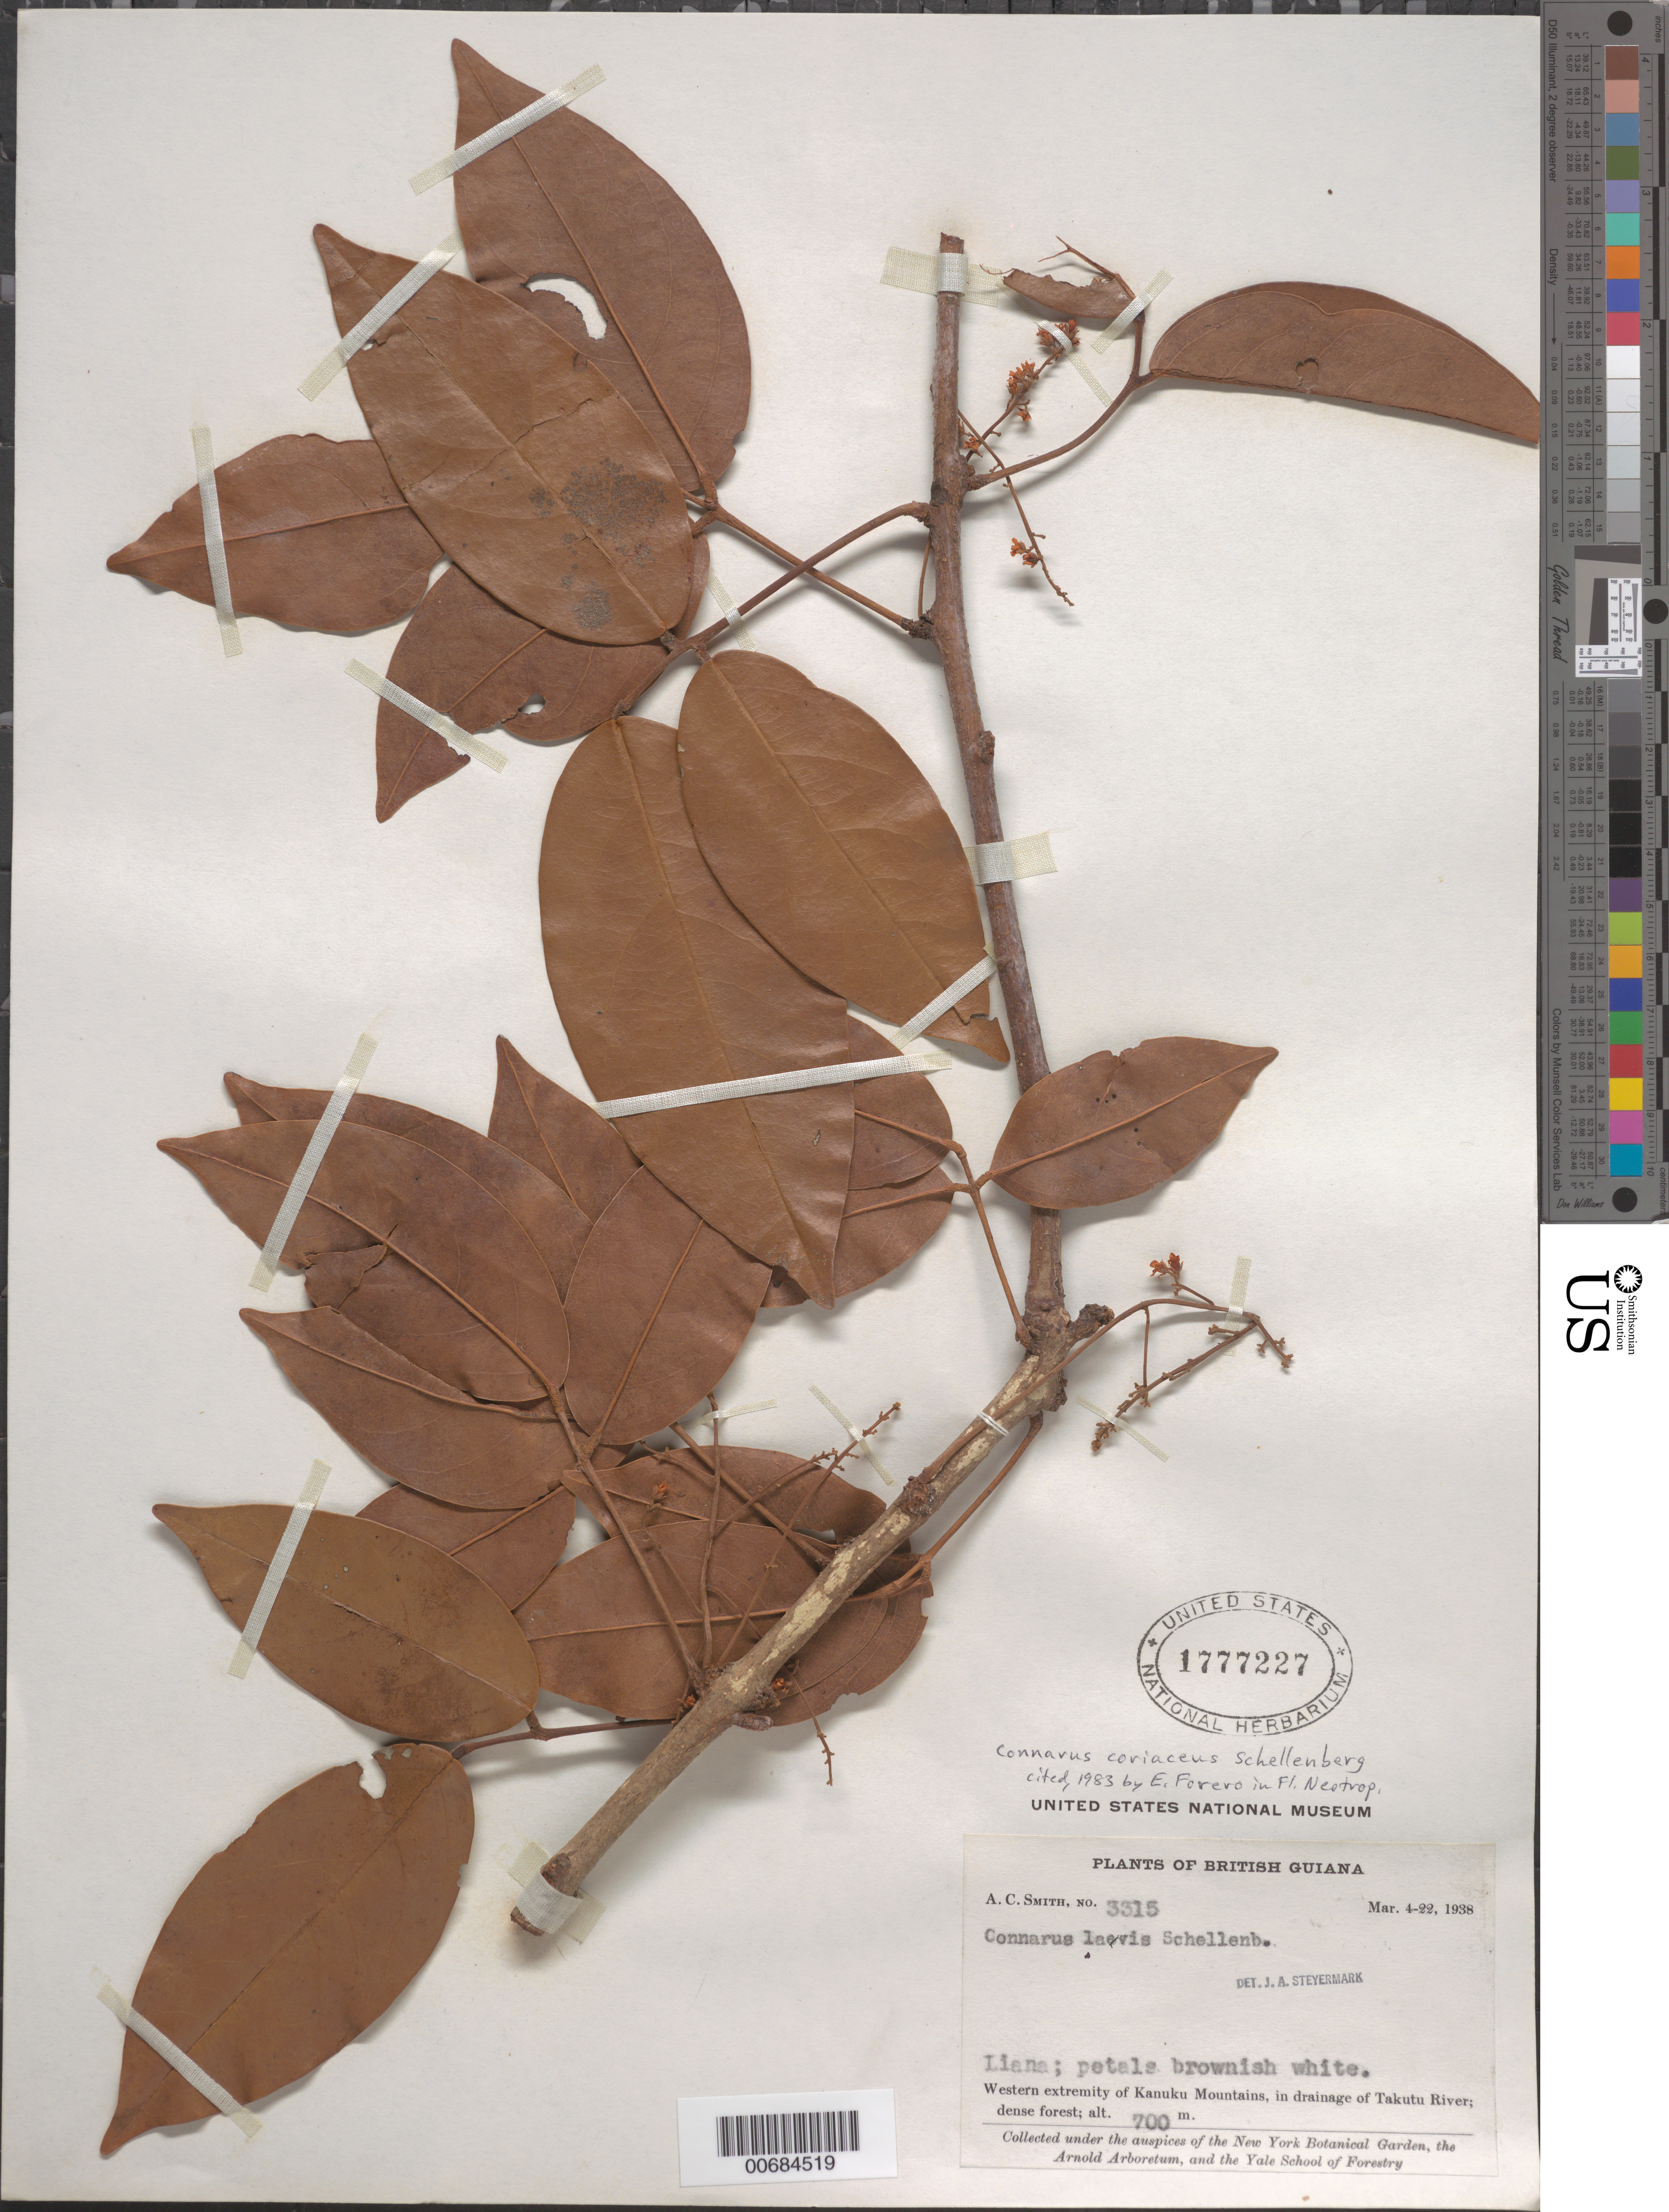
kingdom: Plantae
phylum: Tracheophyta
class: Magnoliopsida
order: Oxalidales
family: Connaraceae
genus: Connarus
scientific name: Connarus coriaceus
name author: G. Schellenb.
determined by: Forero, E.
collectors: A. C. Smith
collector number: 3315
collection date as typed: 4-Mar-38 to 22-Mar-38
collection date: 1938-03-04/1938-03-22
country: Guyana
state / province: U. Takutu-U. Essequibo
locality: Kanuku Mts., drainage of Takutu R., western extremity of Kanuku Mountains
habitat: Dense forest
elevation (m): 700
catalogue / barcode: US 1777227